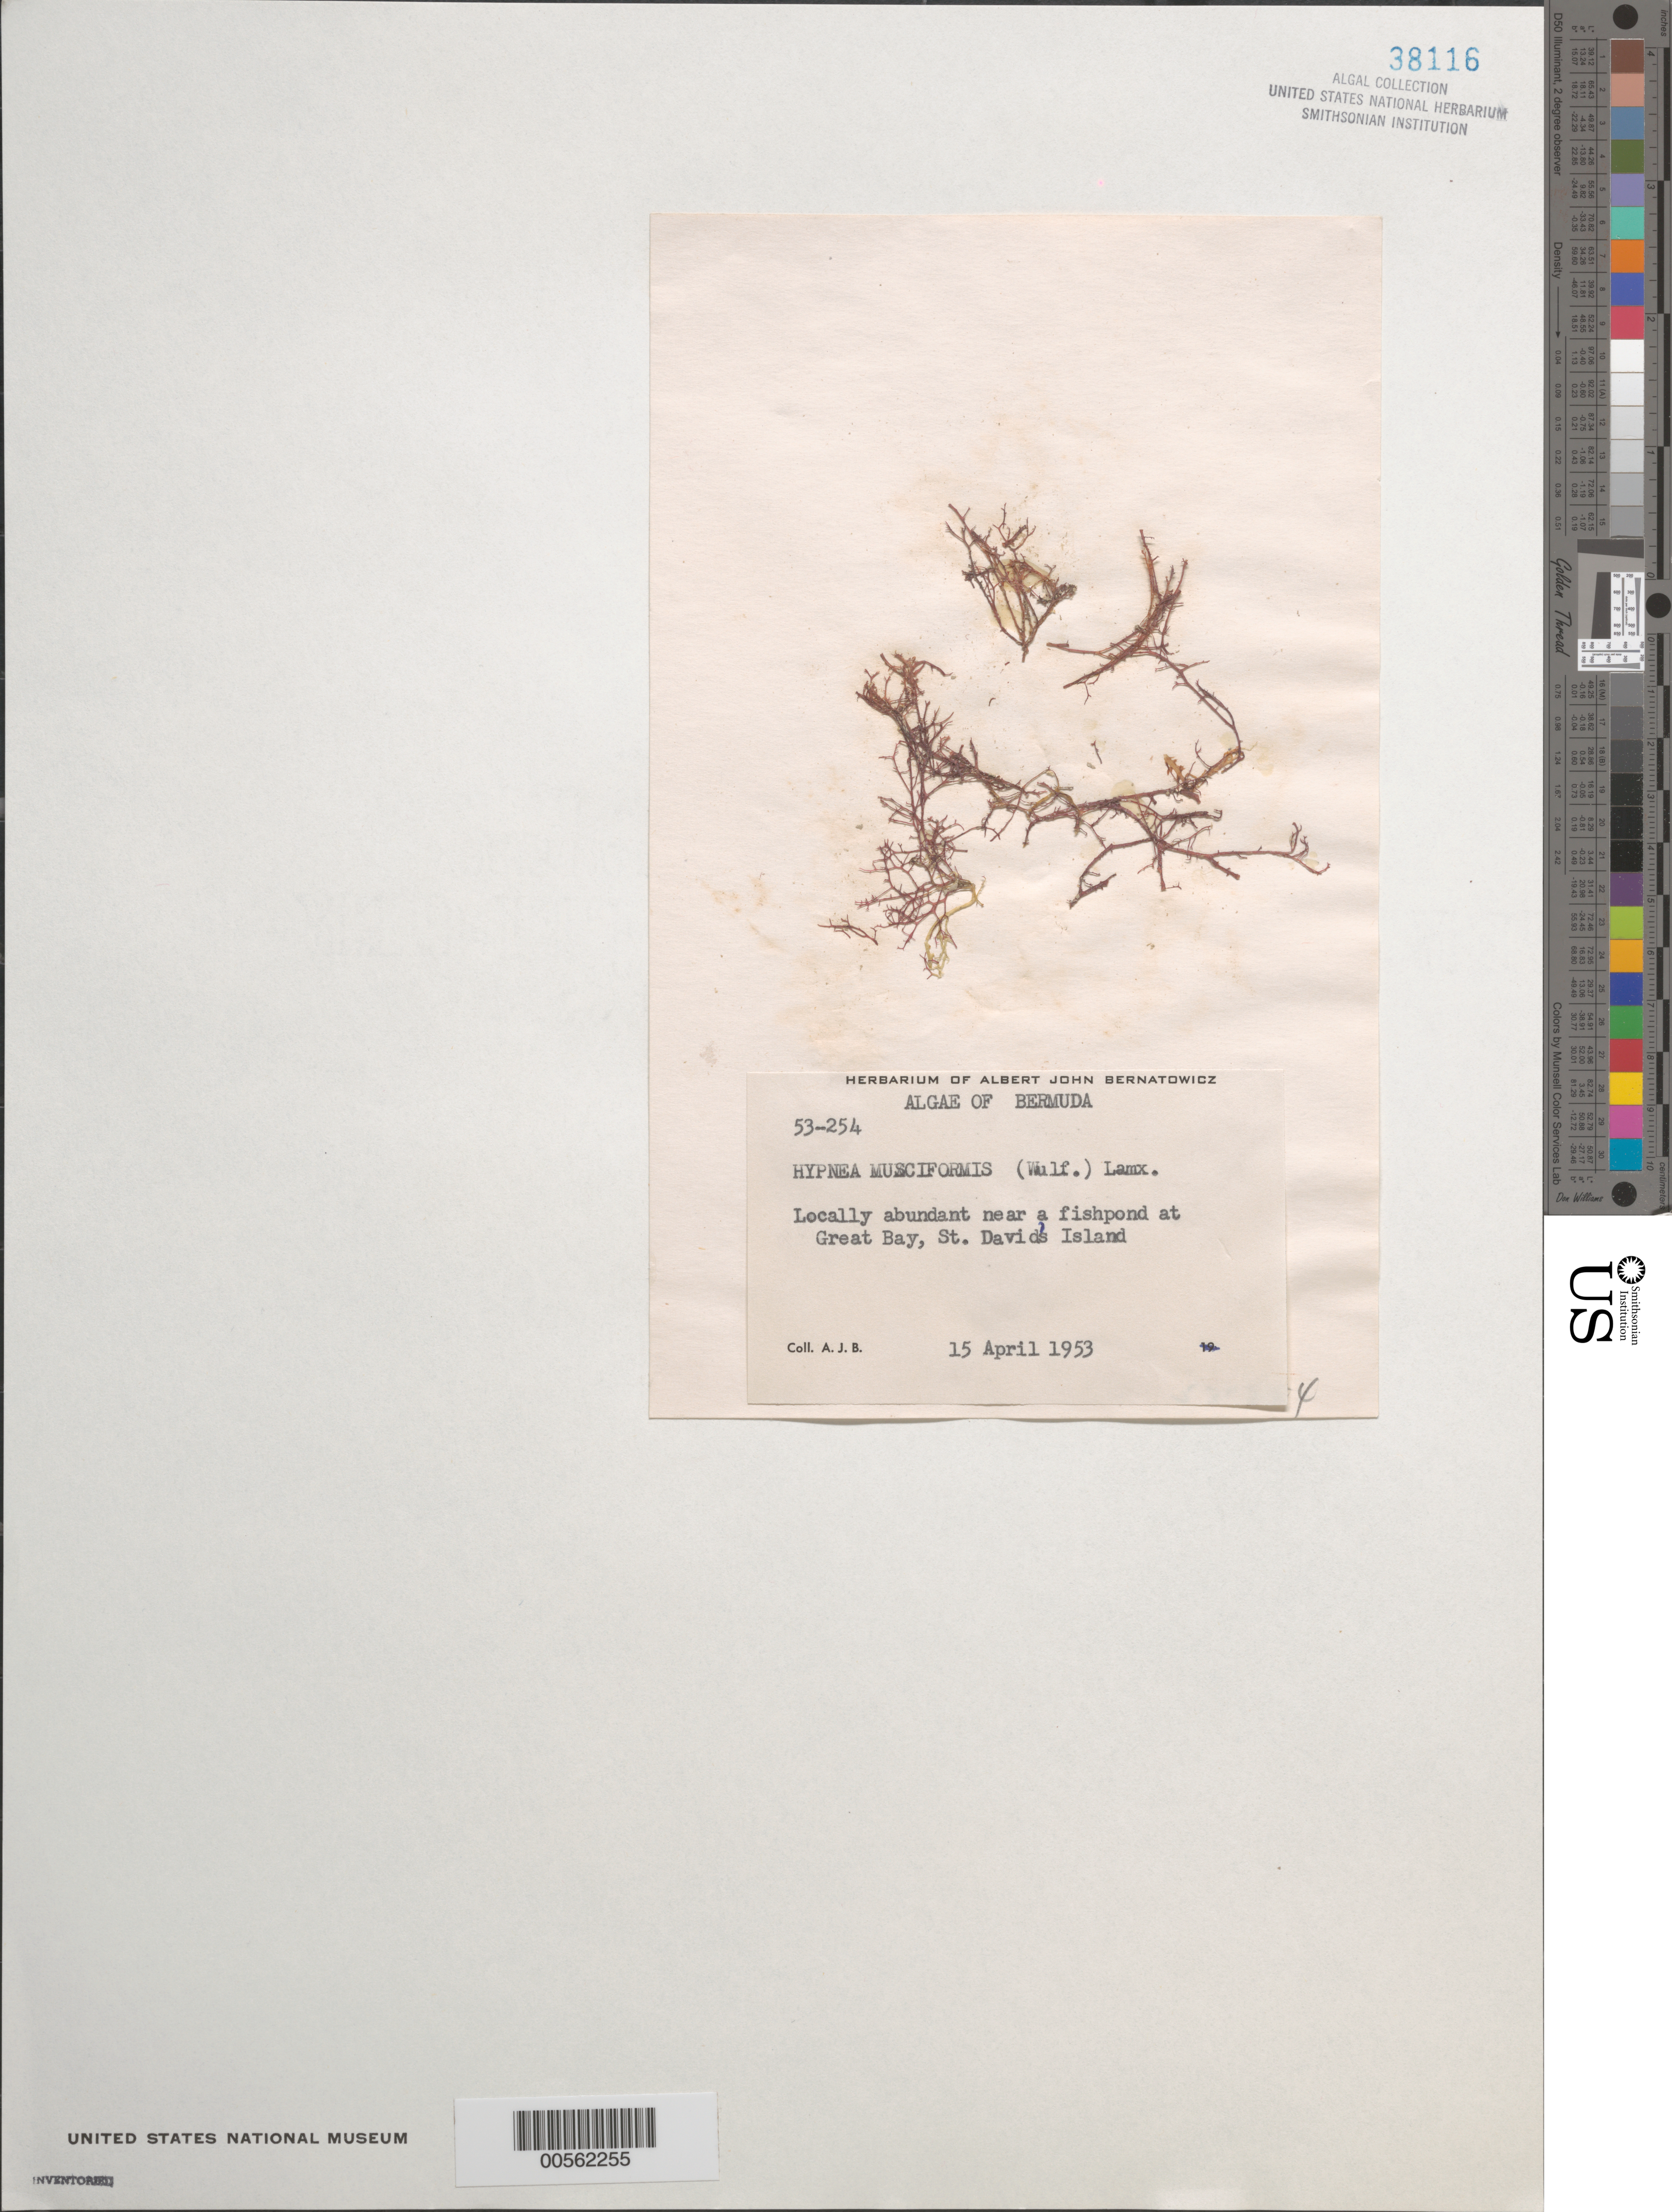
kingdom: Plantae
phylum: Rhodophyta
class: Florideophyceae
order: Gigartinales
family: Cystocloniaceae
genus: Hypnea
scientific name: Hypnea musciformis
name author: (Wulfen) J.V.Lamouroux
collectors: A. Bernatowicz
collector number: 53-254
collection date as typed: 15 Apr 1953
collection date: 1953-04-15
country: Bermuda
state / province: Saint George's (parish)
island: St. David's Island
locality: Great Bay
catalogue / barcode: US 38116